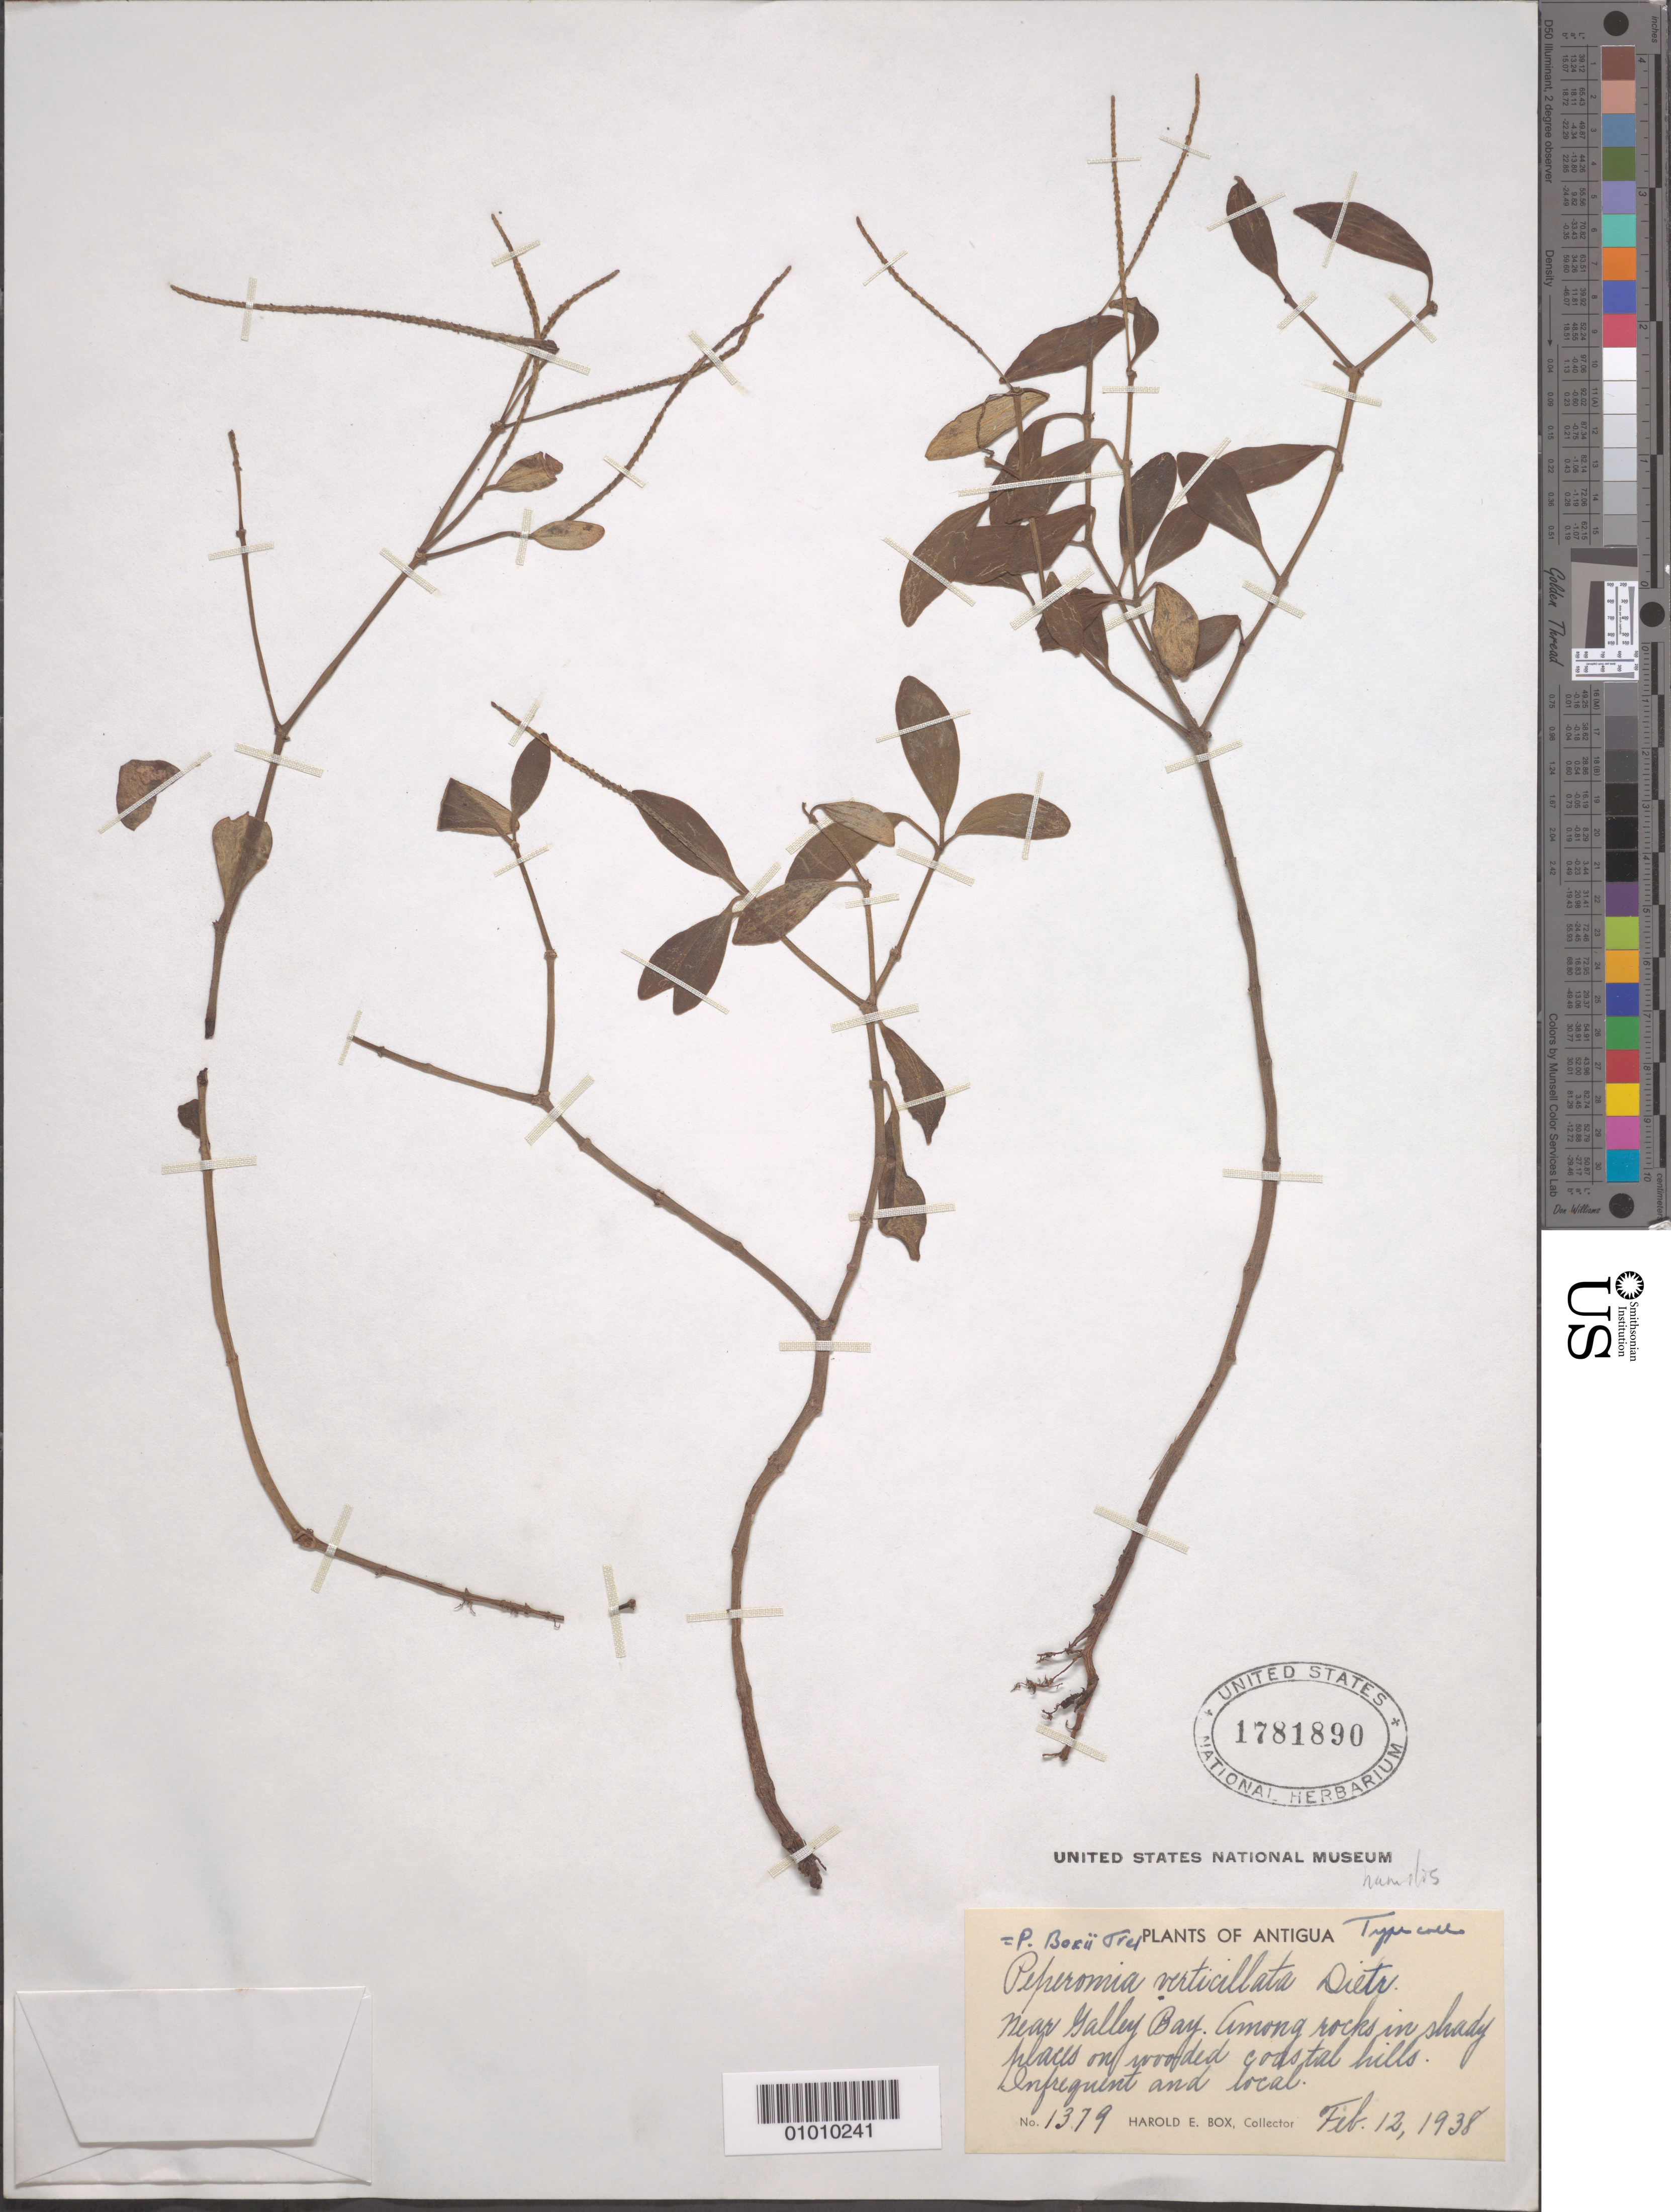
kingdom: Plantae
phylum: Tracheophyta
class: Magnoliopsida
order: Piperales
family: Piperaceae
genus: Peperomia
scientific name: Peperomia humilis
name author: (Vahl) A. Dietr.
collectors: H. E. Box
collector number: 1379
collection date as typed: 12 Feb 1938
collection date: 1938-02-12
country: Antigua and Barbuda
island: Leeward Is.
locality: Near Gally Bay. Among rocks in shady places of woodland coastal hills.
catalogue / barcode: US 1781890